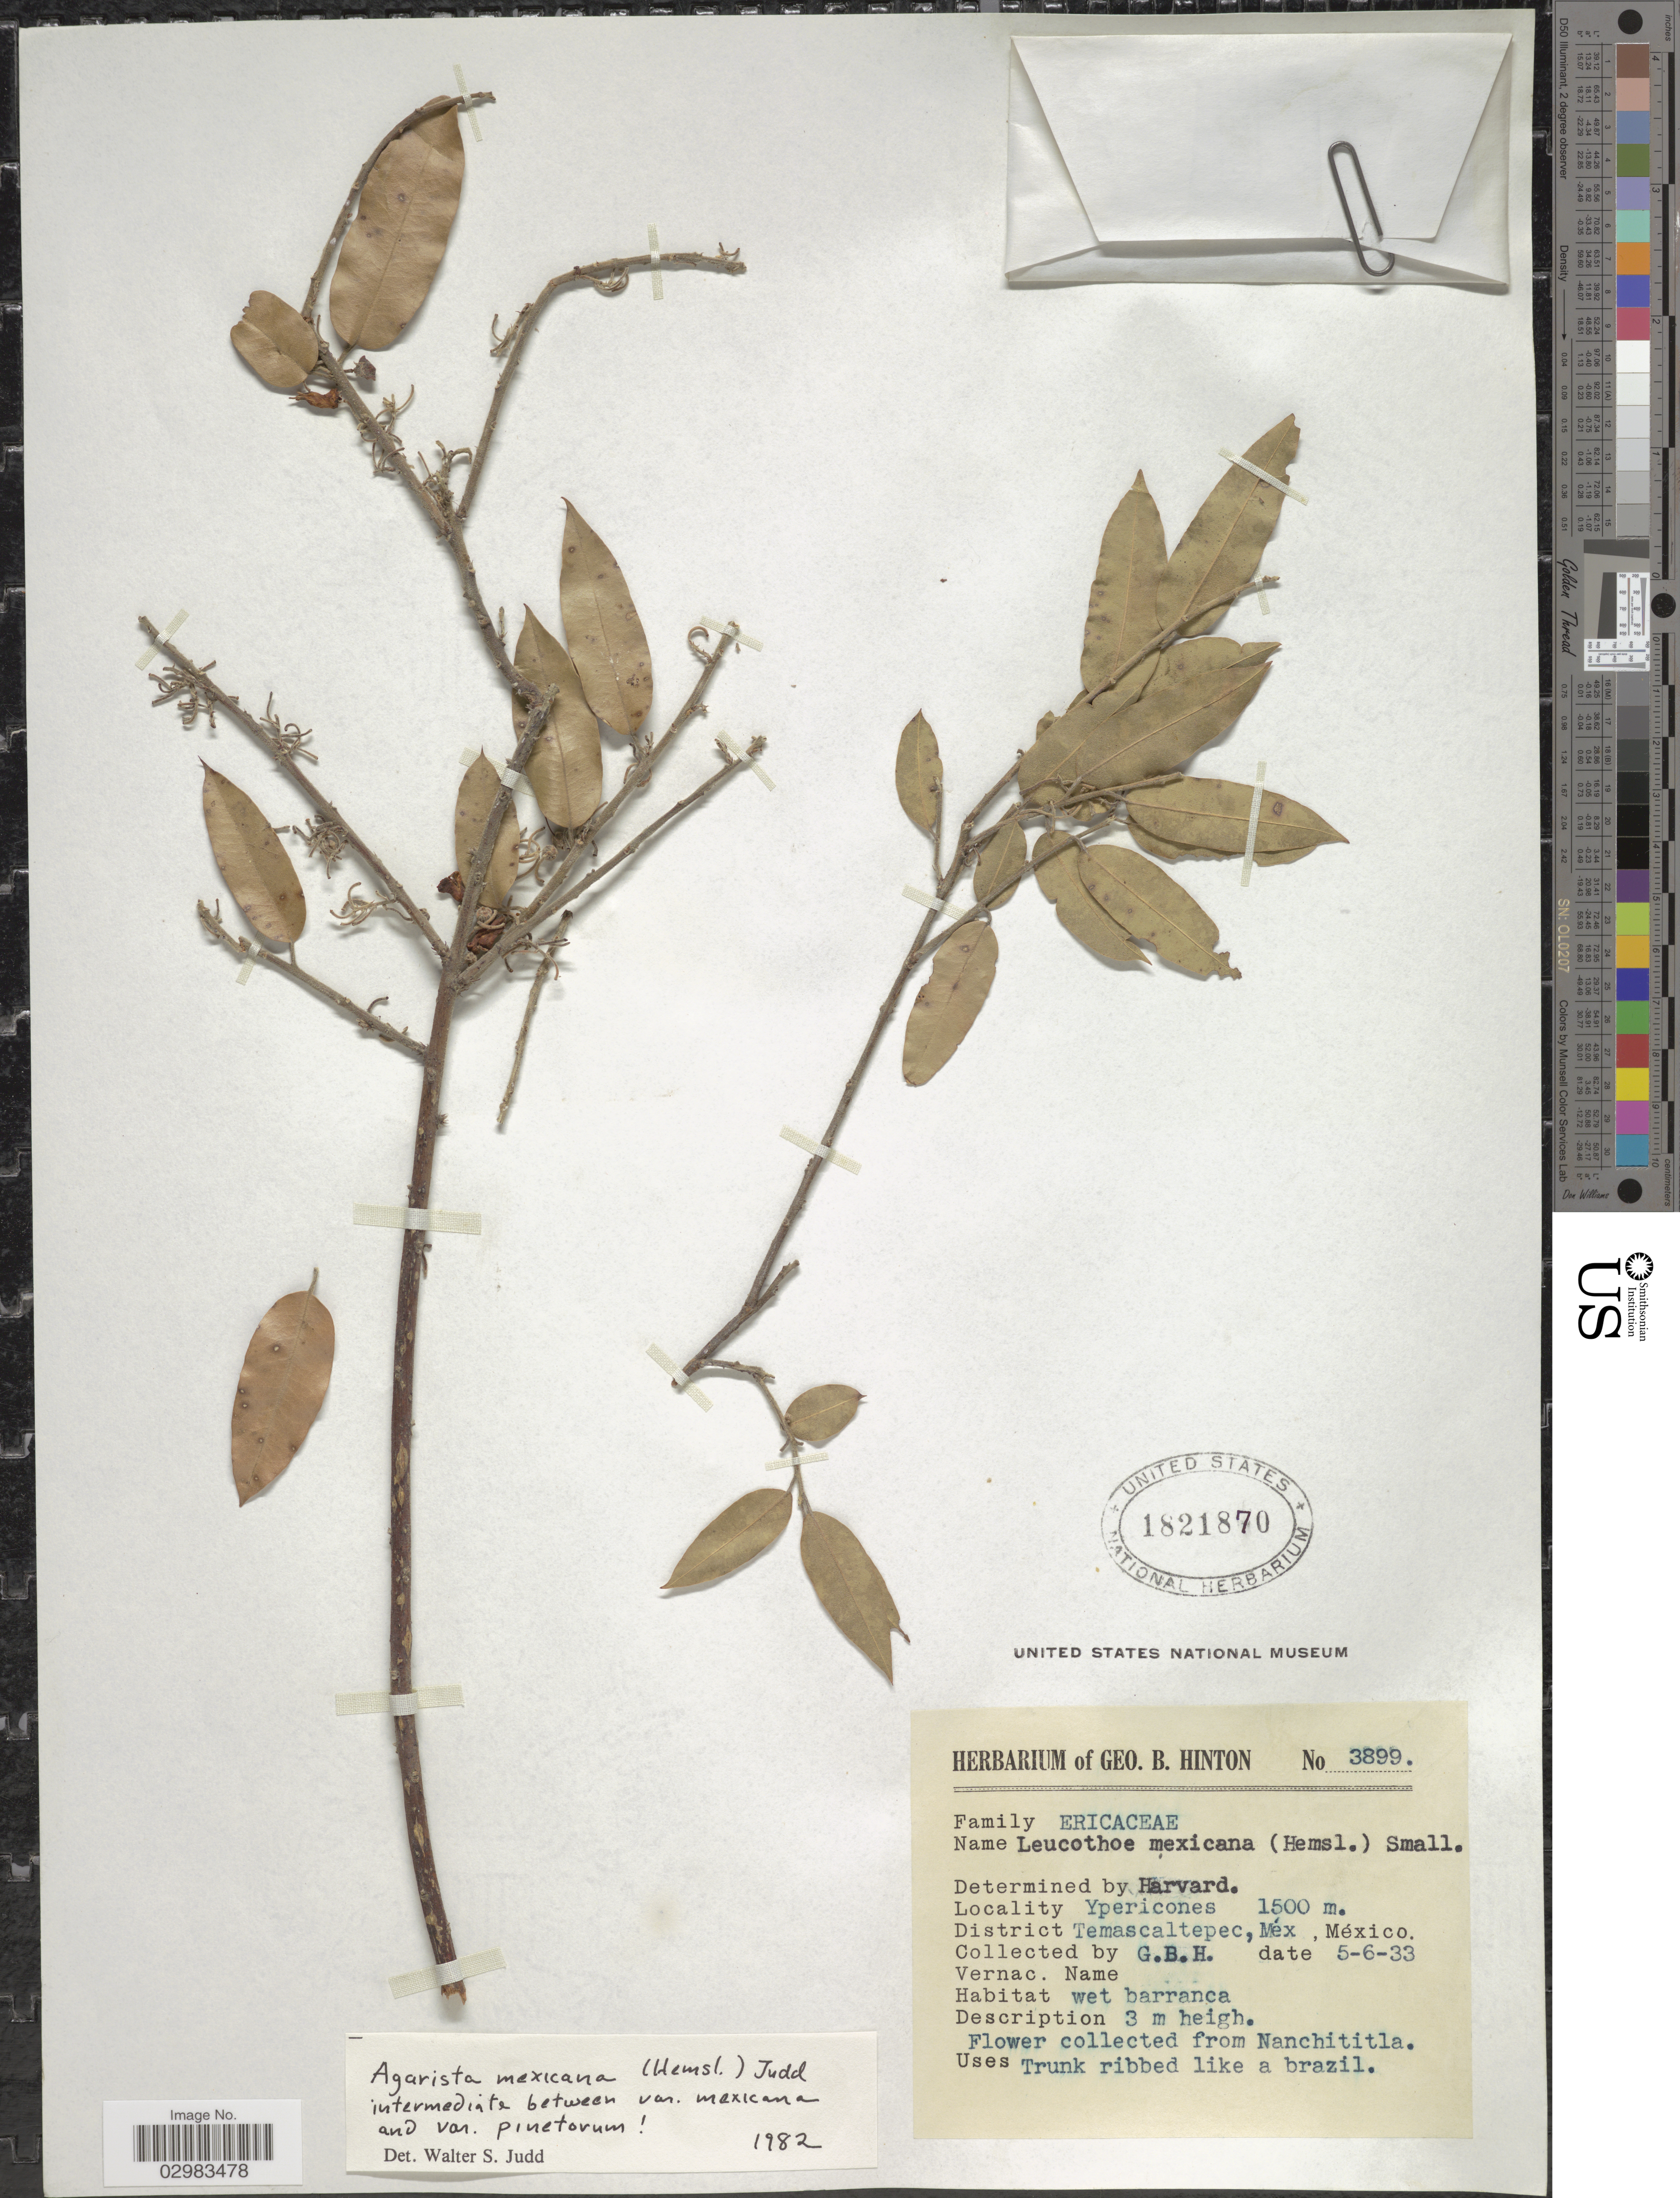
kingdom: Plantae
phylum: Tracheophyta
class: Magnoliopsida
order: Ericales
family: Ericaceae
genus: Leucothoe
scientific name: Leucothoë mexicana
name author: (Hemsl.) Small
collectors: G. B. Hinton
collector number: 3899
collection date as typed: Transcribed d/m/y: 5/6/33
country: Mexico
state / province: México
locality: Ypericones. District Temascaltepec.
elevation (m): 1500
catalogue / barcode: US 1821870